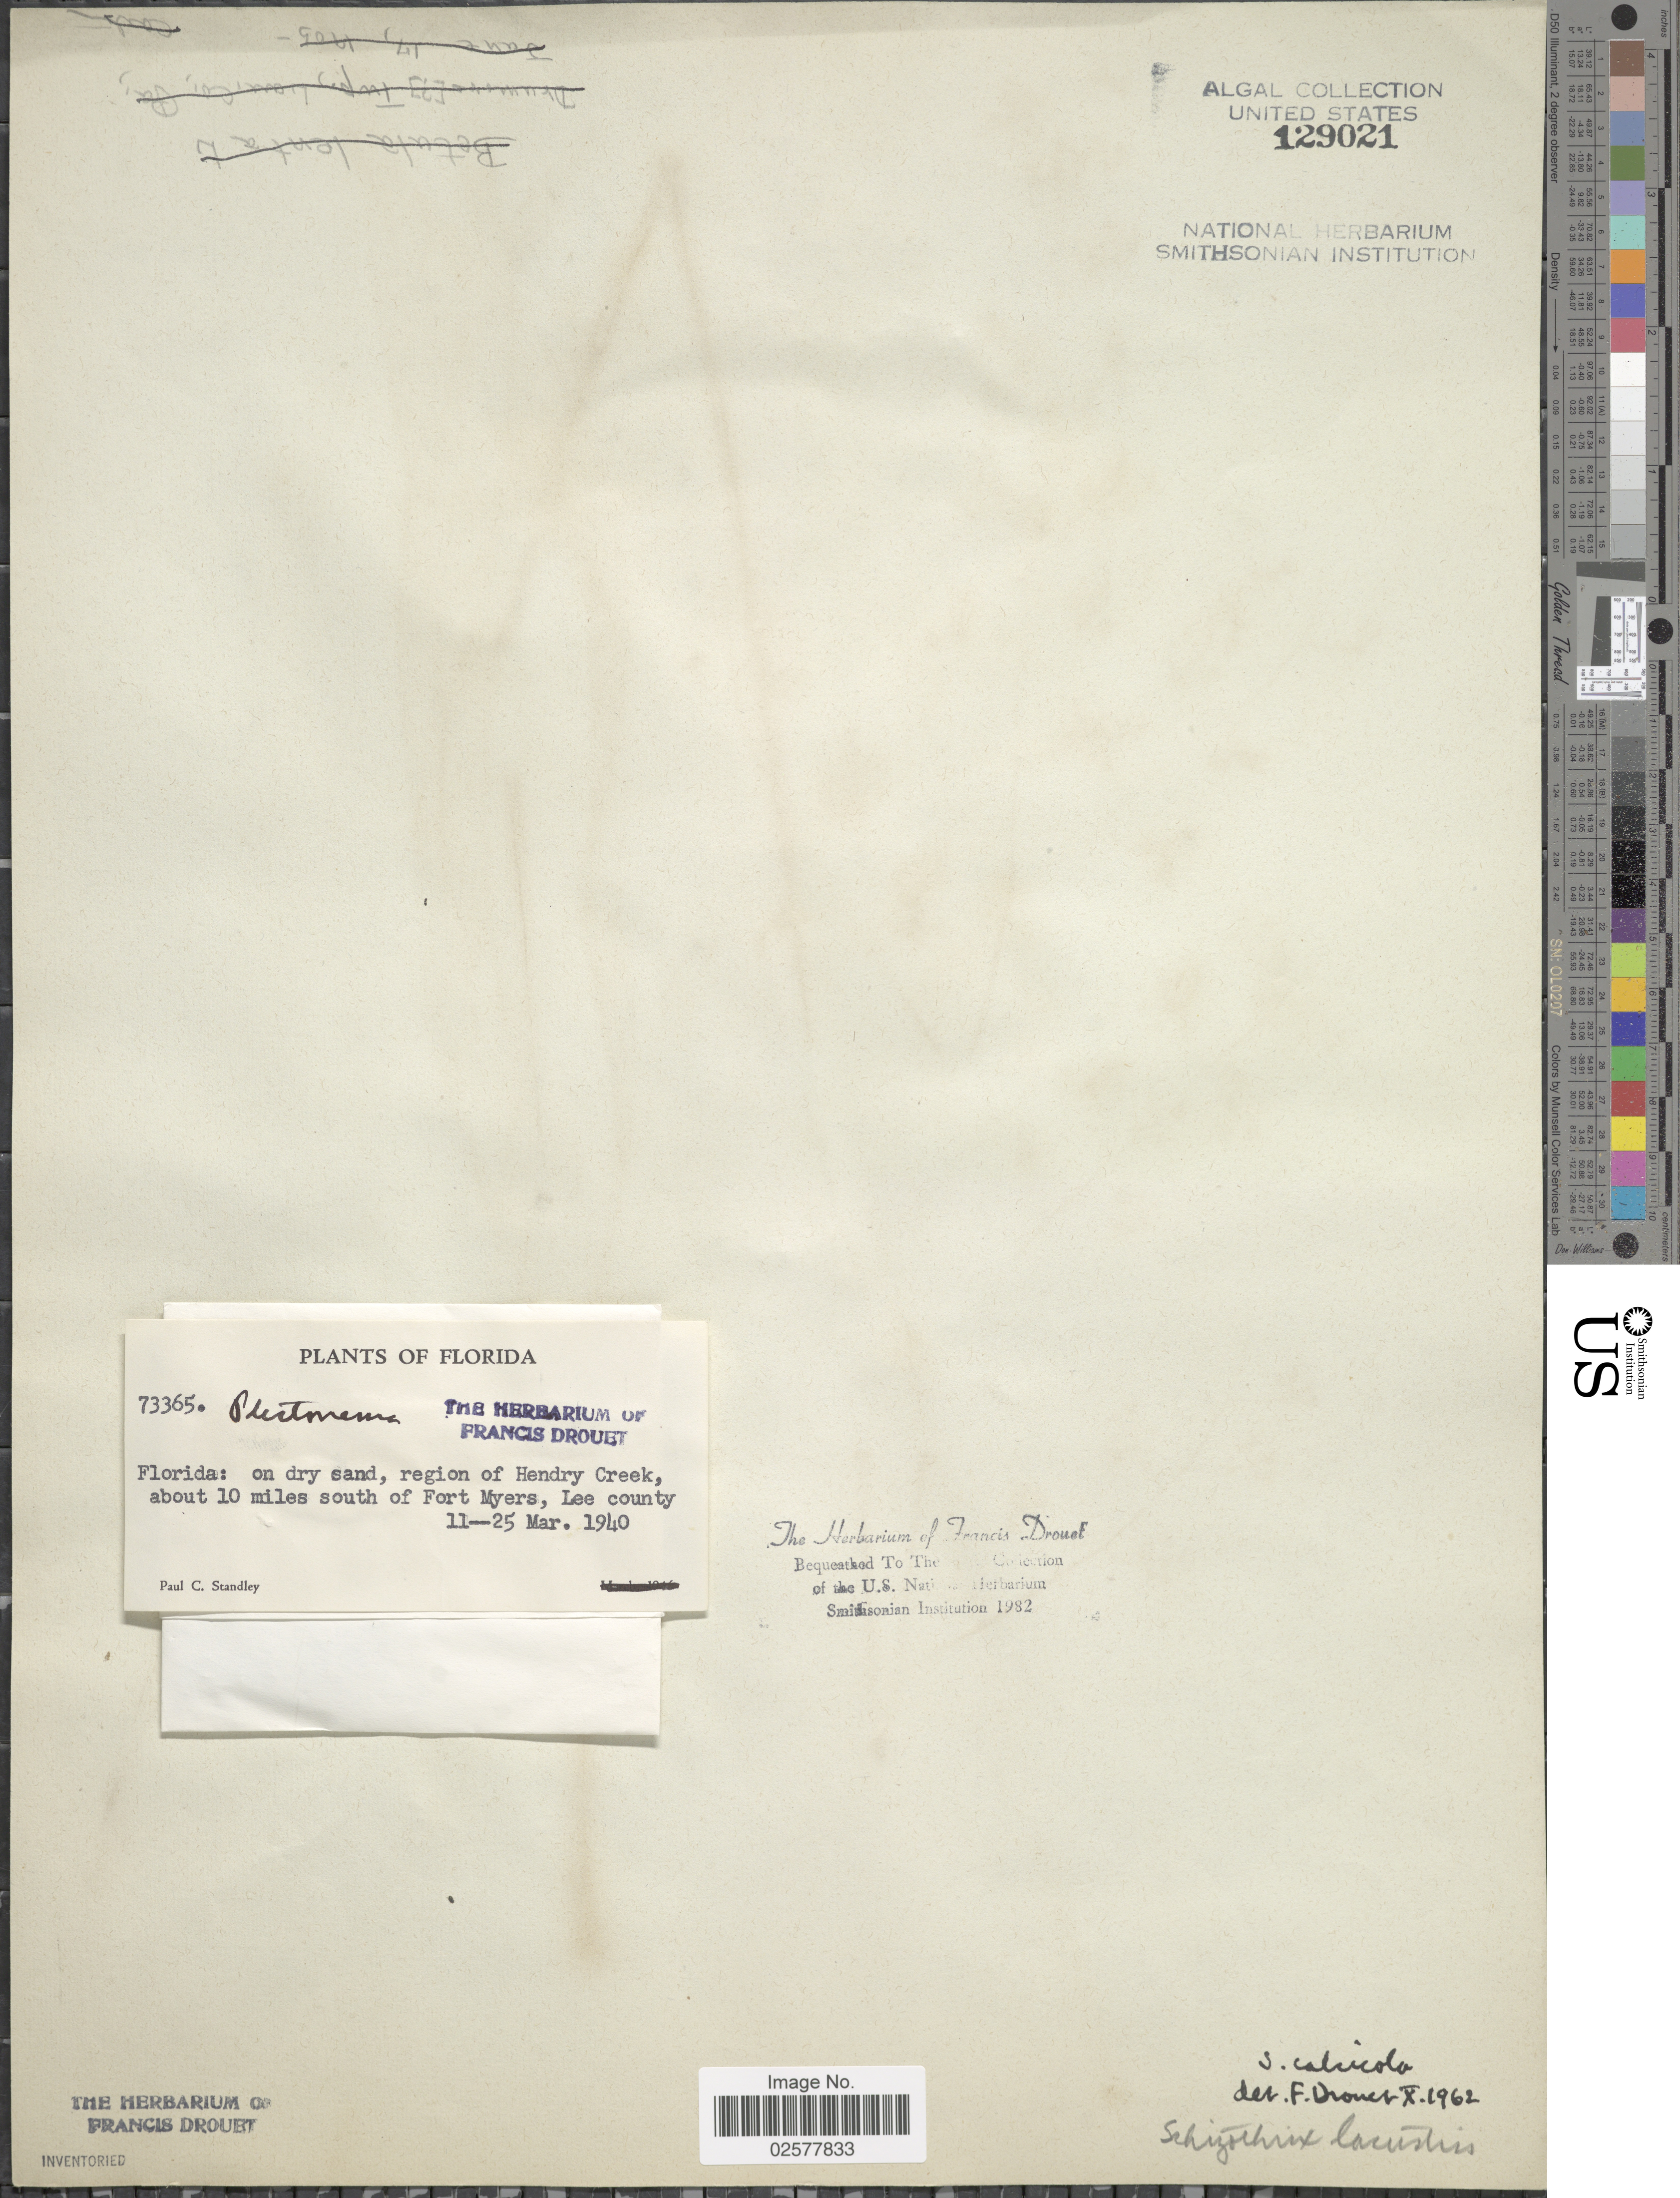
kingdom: Bacteria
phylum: Cyanobacteria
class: Cyanobacteriia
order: Leptolyngbyales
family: Trichocoleusaceae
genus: Schizothrix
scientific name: Schizothrix calcicola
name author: Gomont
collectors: P. C. Standley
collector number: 73365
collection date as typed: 11-25 Mar. 1940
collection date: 1940-03-11/1940-03-25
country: United States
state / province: Florida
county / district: Lee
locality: Florida: on dry sand, region of Hendry Creek, about 10 miles south of Fort Myers, Lee county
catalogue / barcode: US 129021